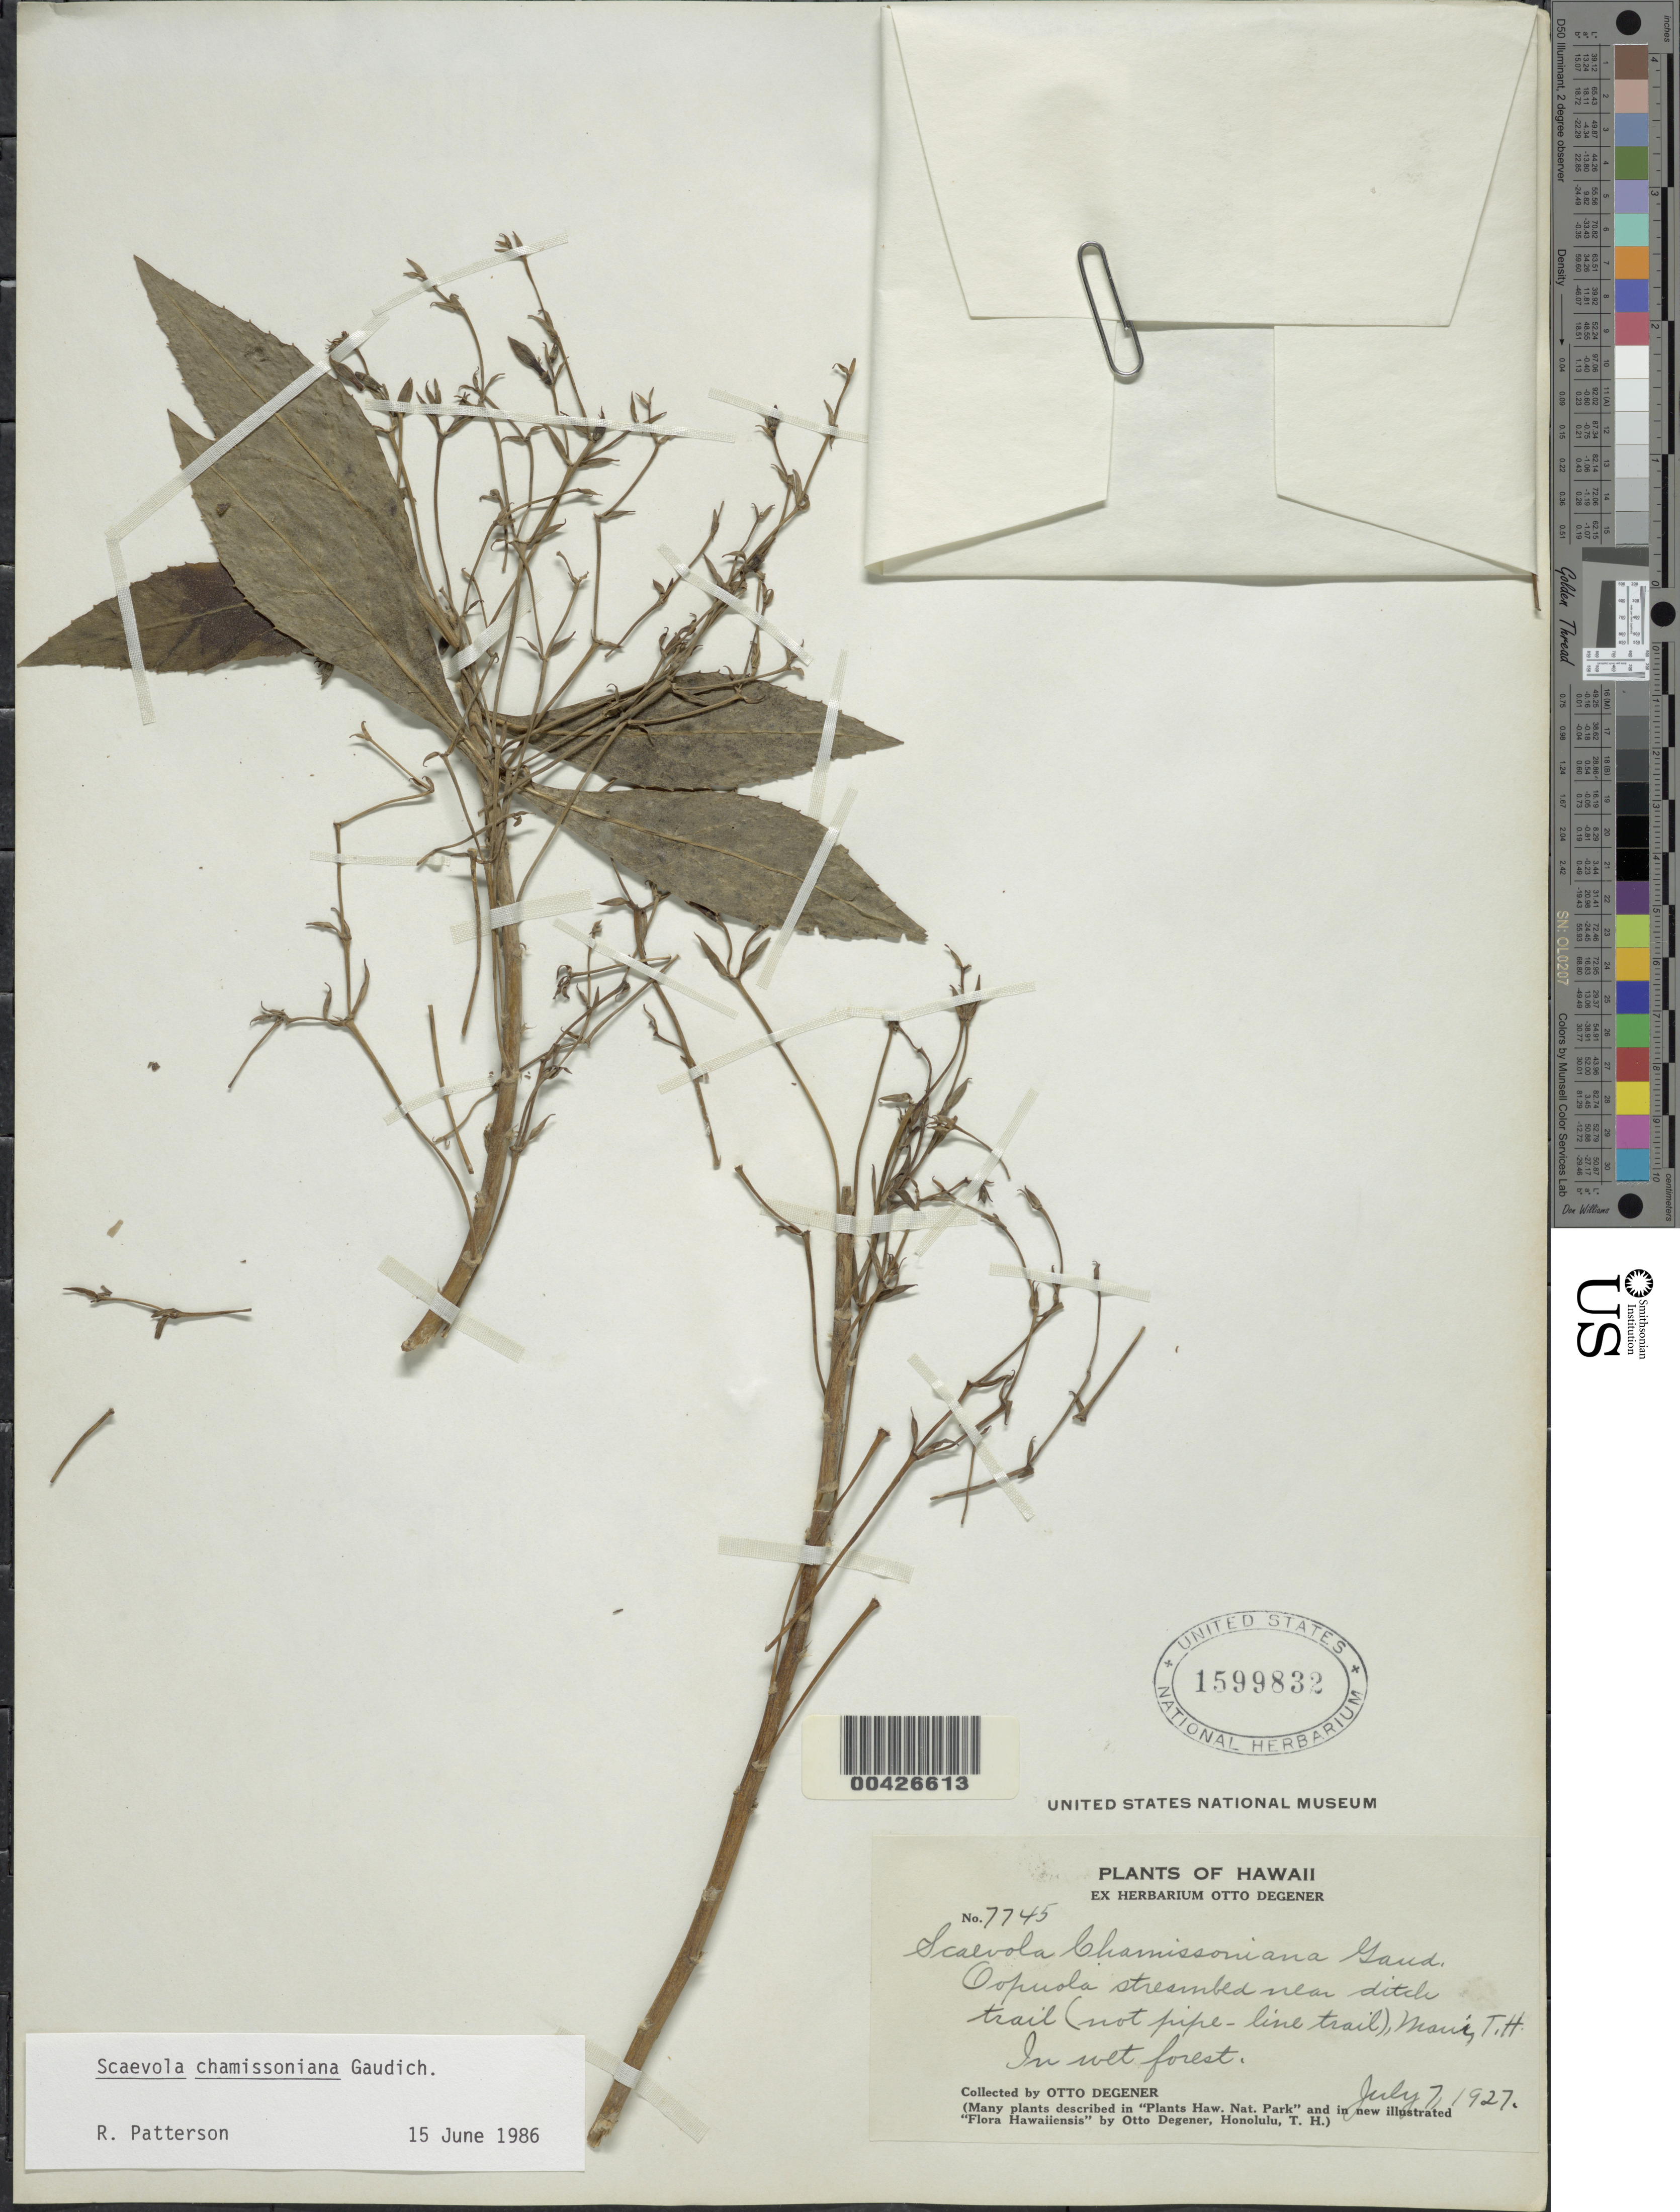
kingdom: Plantae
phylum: Tracheophyta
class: Magnoliopsida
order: Asterales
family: Goodeniaceae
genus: Scaevola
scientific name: Scaevola chamissoniana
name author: Gaudich.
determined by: Patterson, R.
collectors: O. Degener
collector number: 7745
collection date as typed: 7 Jul 1927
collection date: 1927-07-07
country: United States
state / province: Hawaii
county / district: Maui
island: Maui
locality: Oopuola streambed near ditch trail (not pipe-line trail), Maui, T.H.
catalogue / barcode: US 1599832